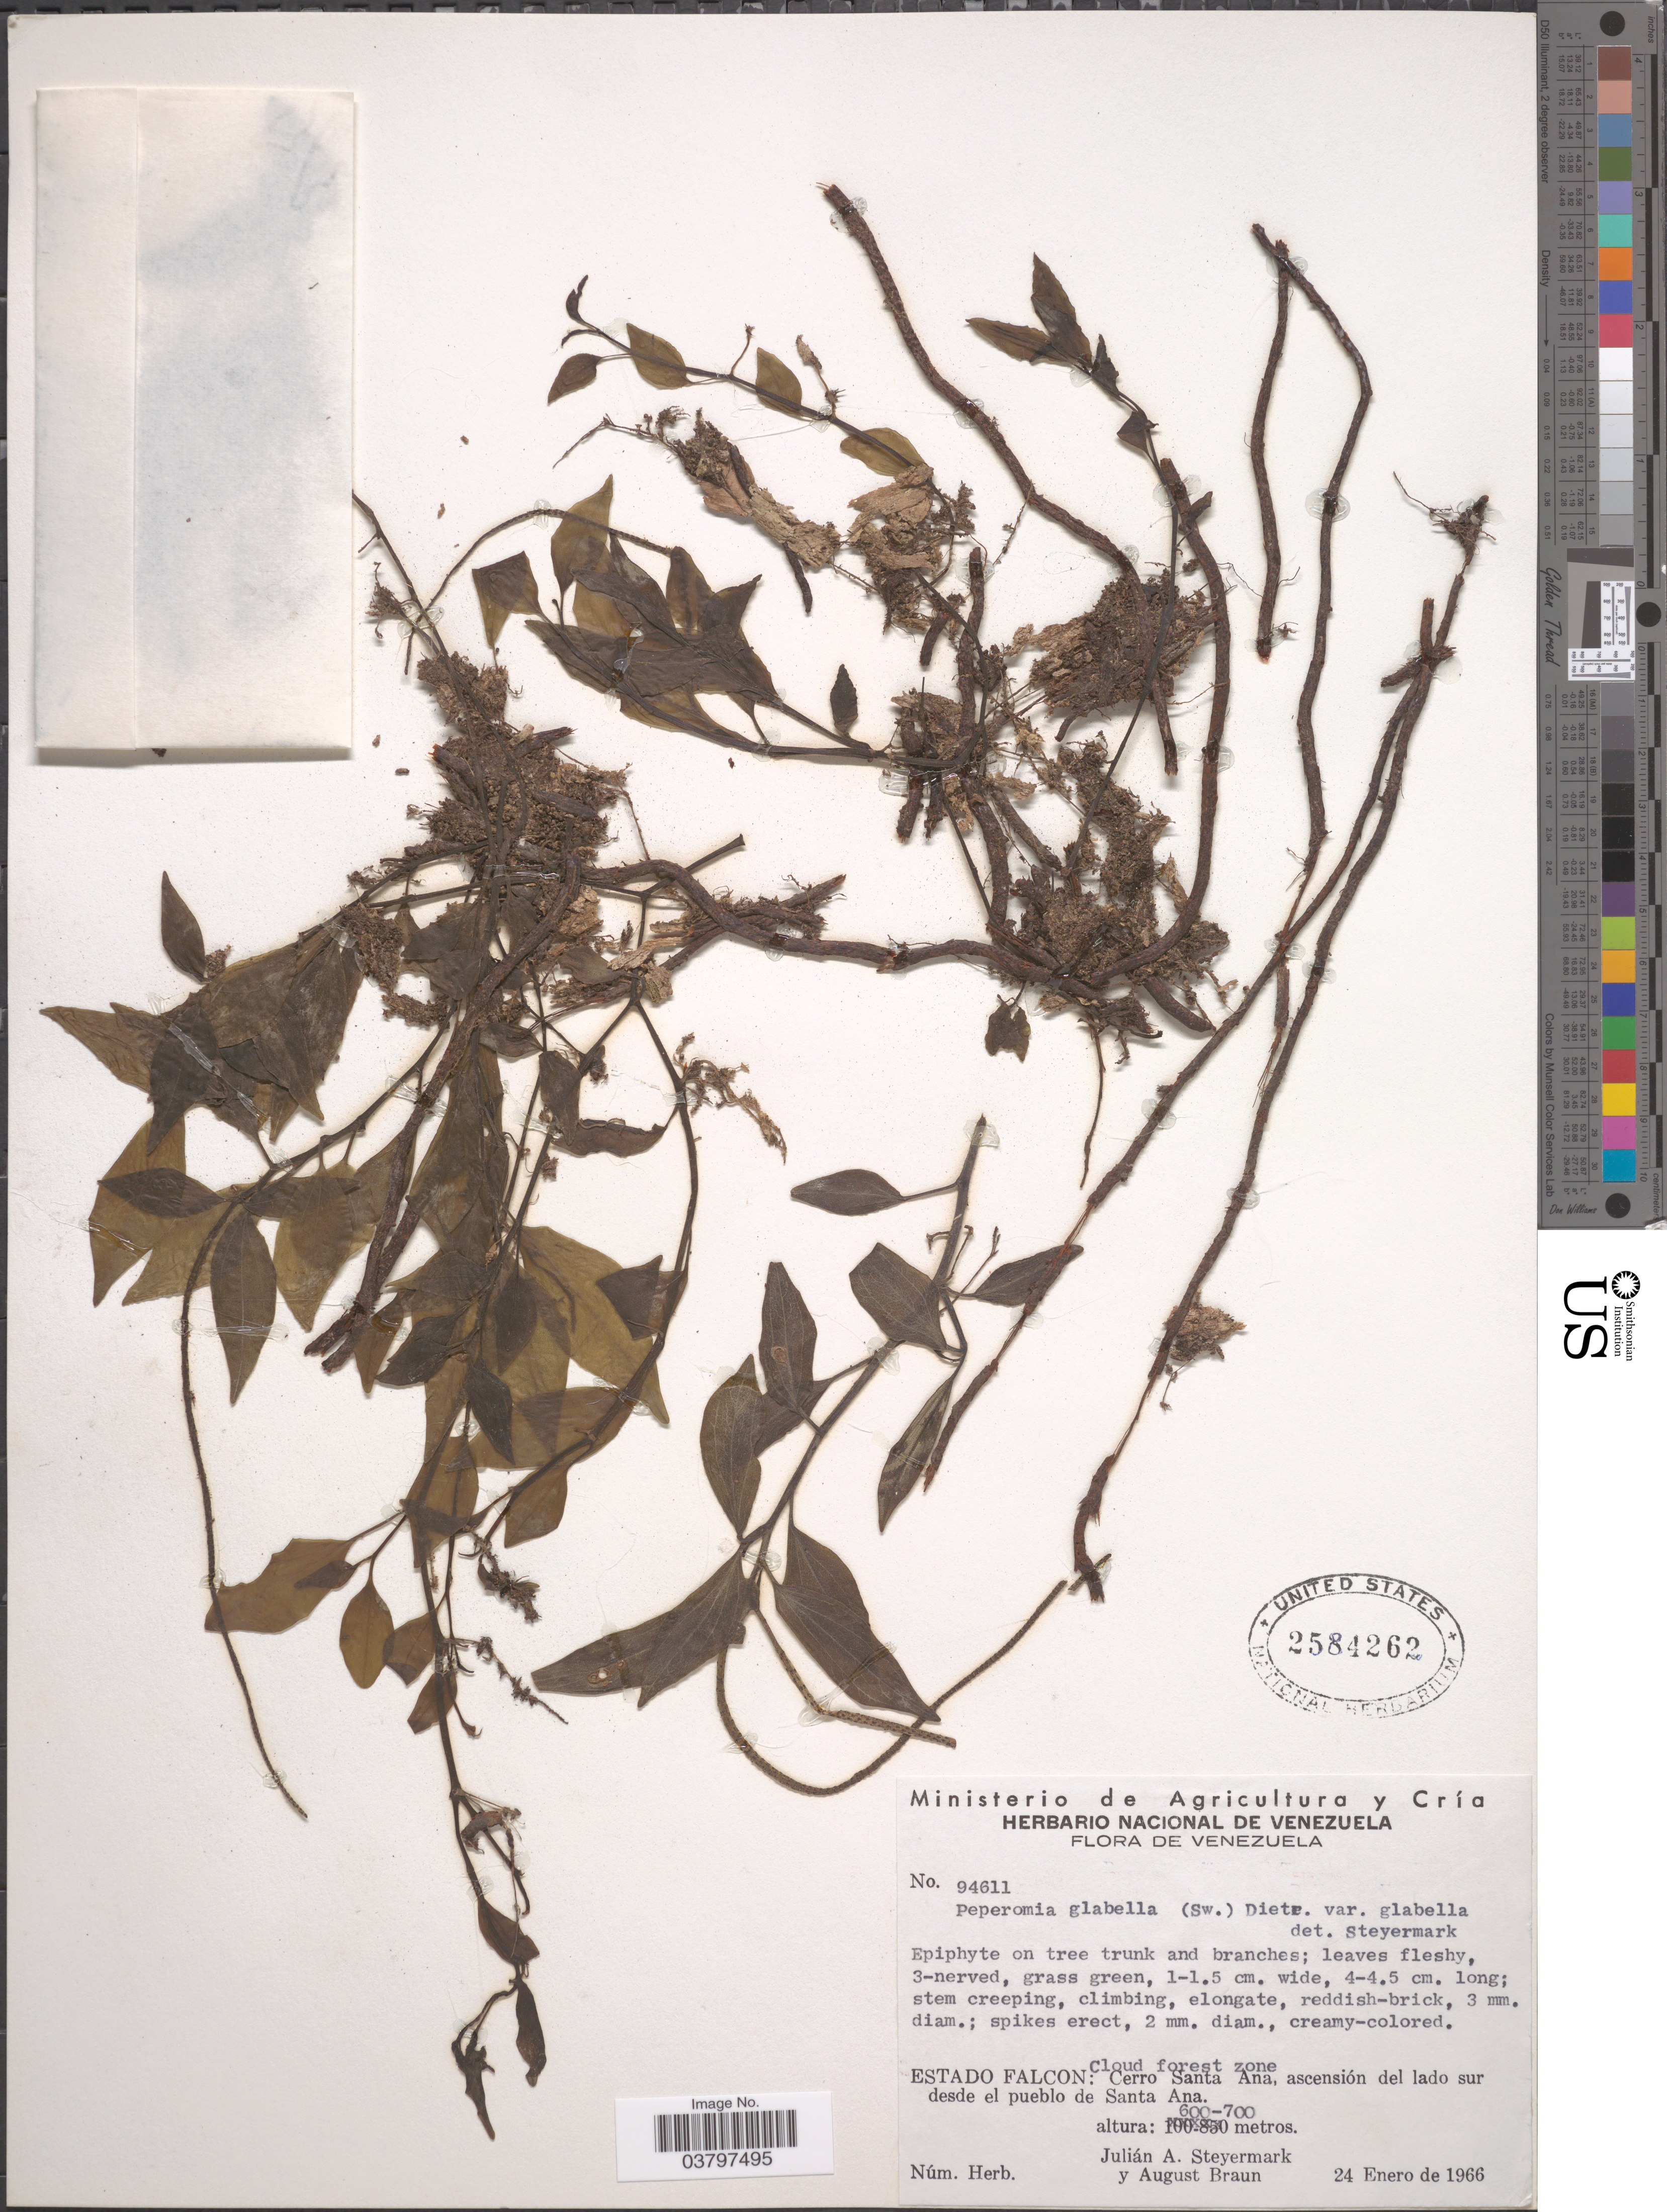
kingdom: Plantae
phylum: Tracheophyta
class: Magnoliopsida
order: Piperales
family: Piperaceae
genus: Peperomia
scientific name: Peperomia glabella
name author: (Sw.) A. Dietr.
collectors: J. Steyermark & A. Braun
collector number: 94611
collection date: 1966-01-24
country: Venezuela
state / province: Falcon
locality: Estado Falcon: Cloud forest zone, Cerro Santa Ana, ascensión del lado sur desde el pueblo de Santa Ana.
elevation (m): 600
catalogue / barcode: US 2584262